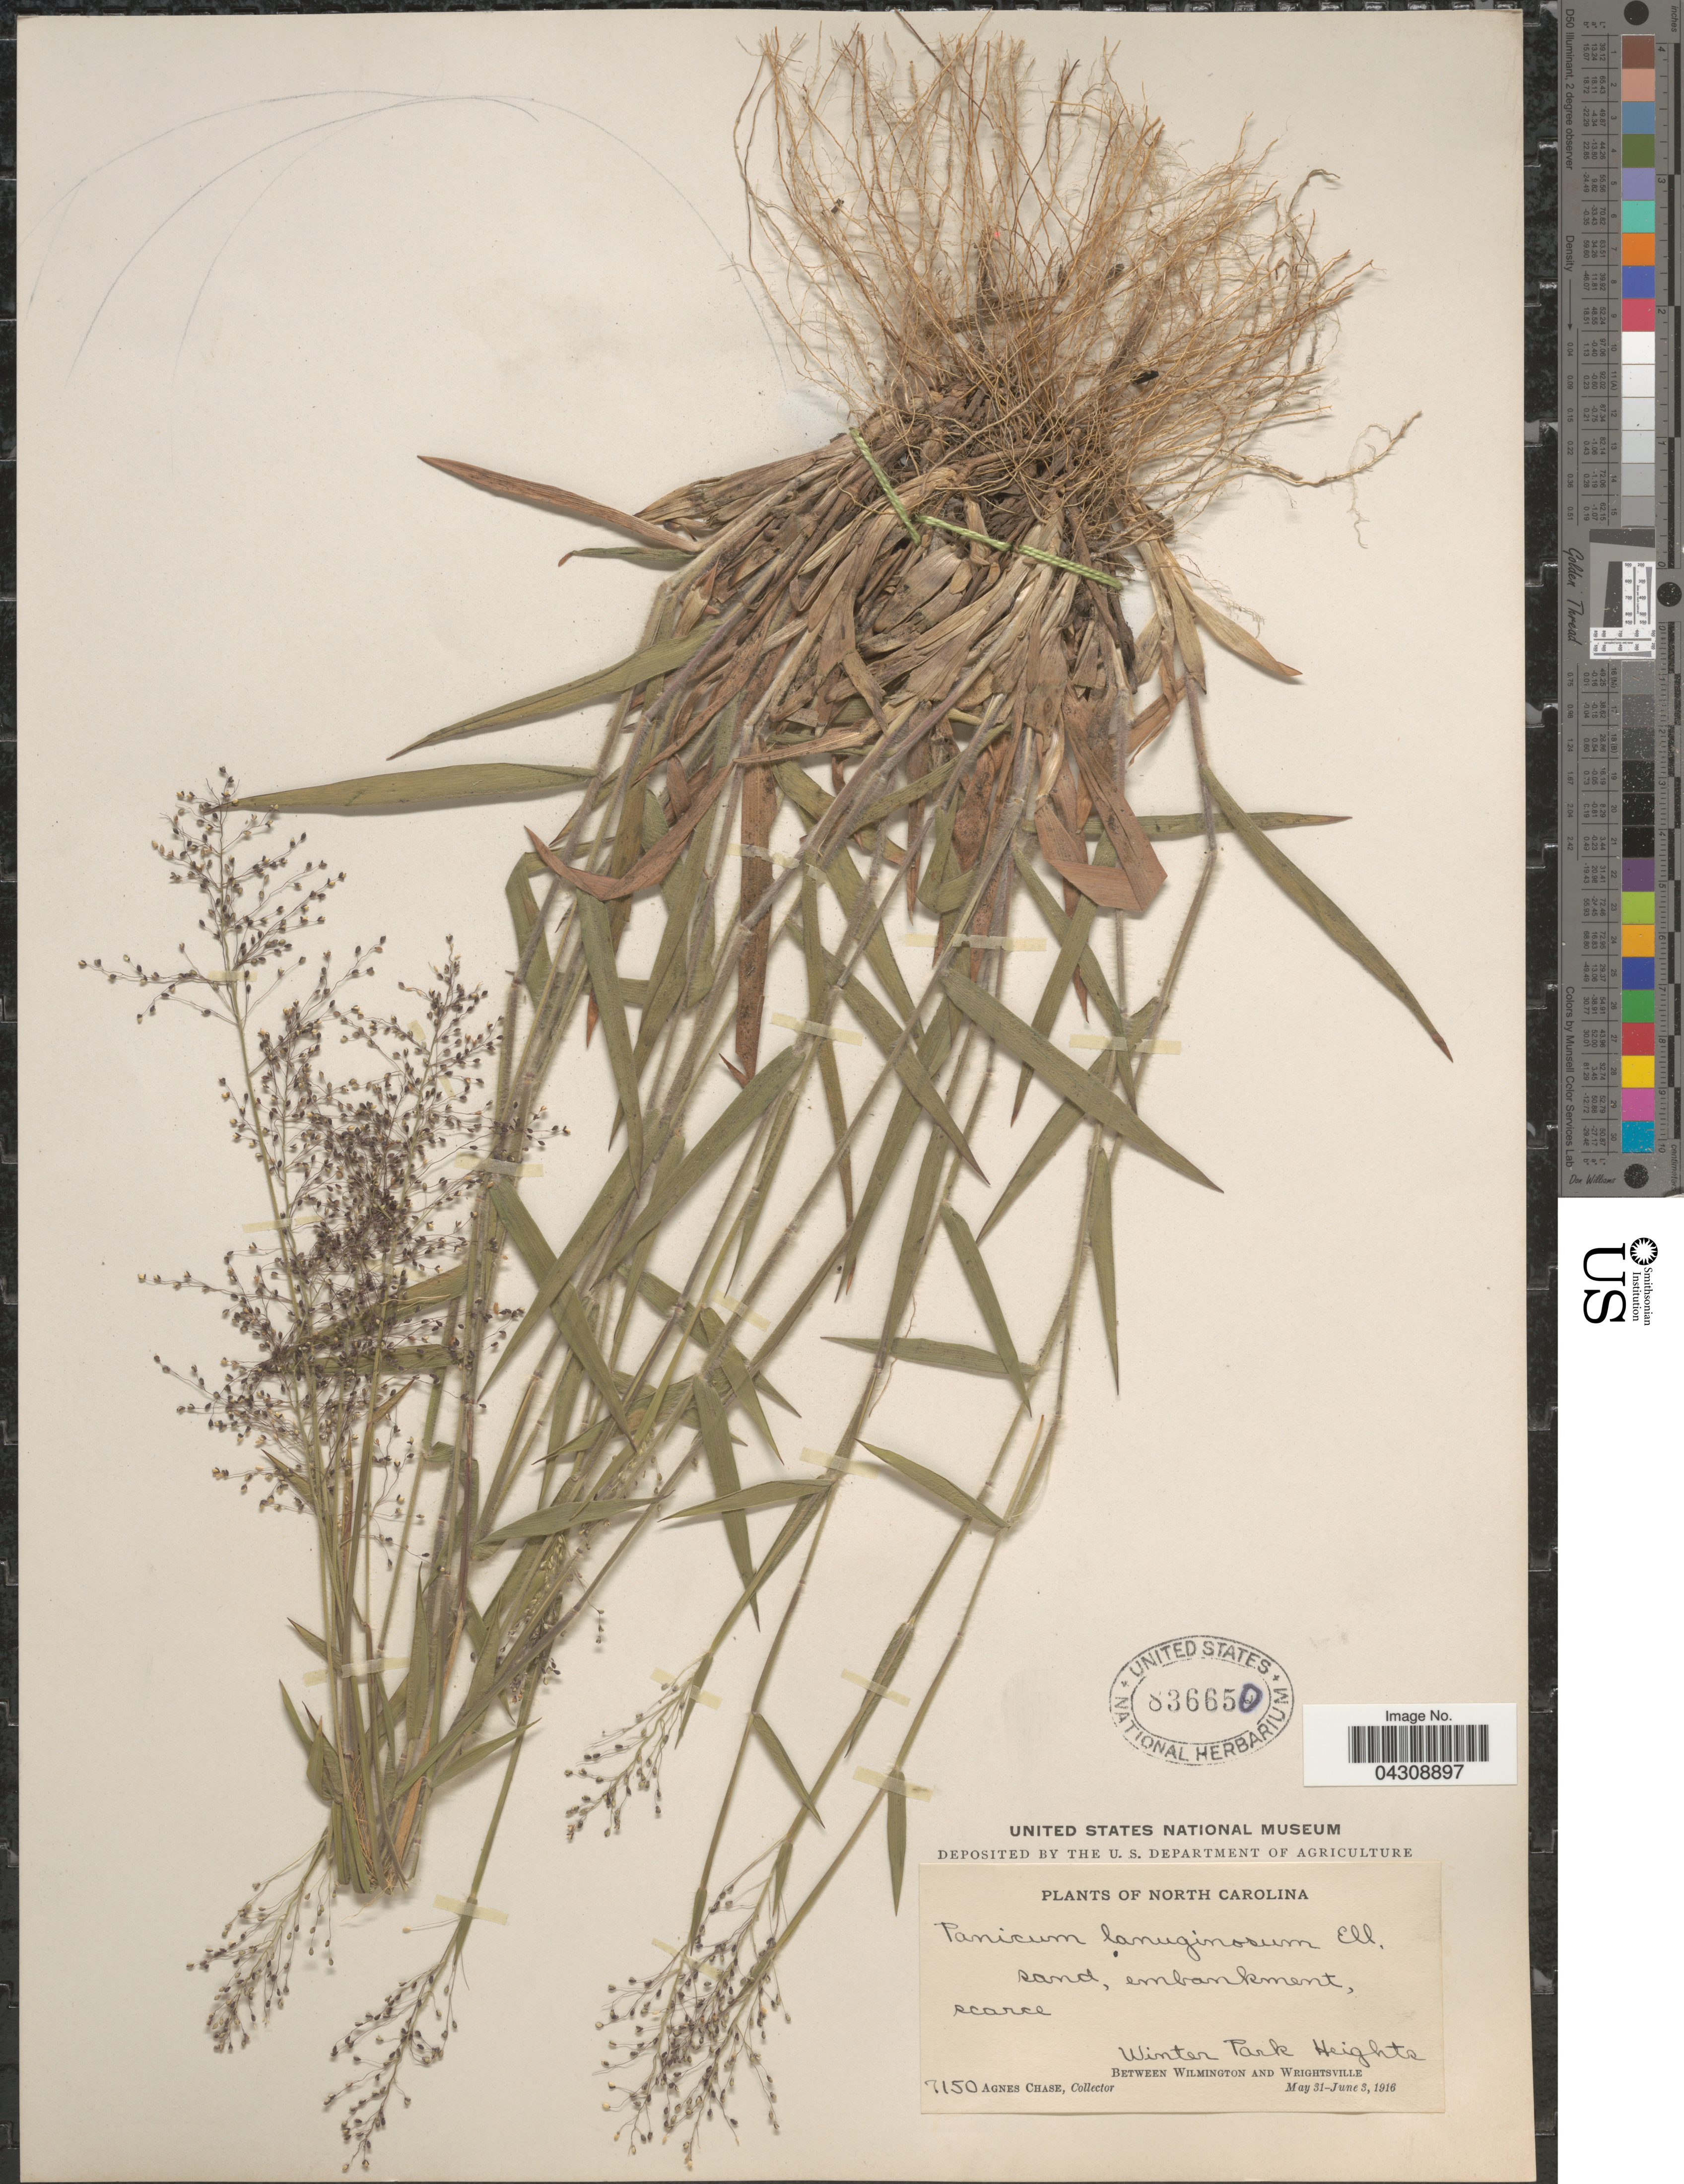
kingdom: Plantae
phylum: Tracheophyta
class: Liliopsida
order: Poales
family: Poaceae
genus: Dichanthelium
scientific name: Dichanthelium acuminatum var. acuminatum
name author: (Sw.) Gould & C.A. Clark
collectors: A. Chase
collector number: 7150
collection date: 1916-05-31/1916-06-03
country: United States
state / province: North Carolina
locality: Sand, embankment, scarce. Winter Park Heights. Between Wilmington and Wrightsville.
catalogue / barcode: US 836650